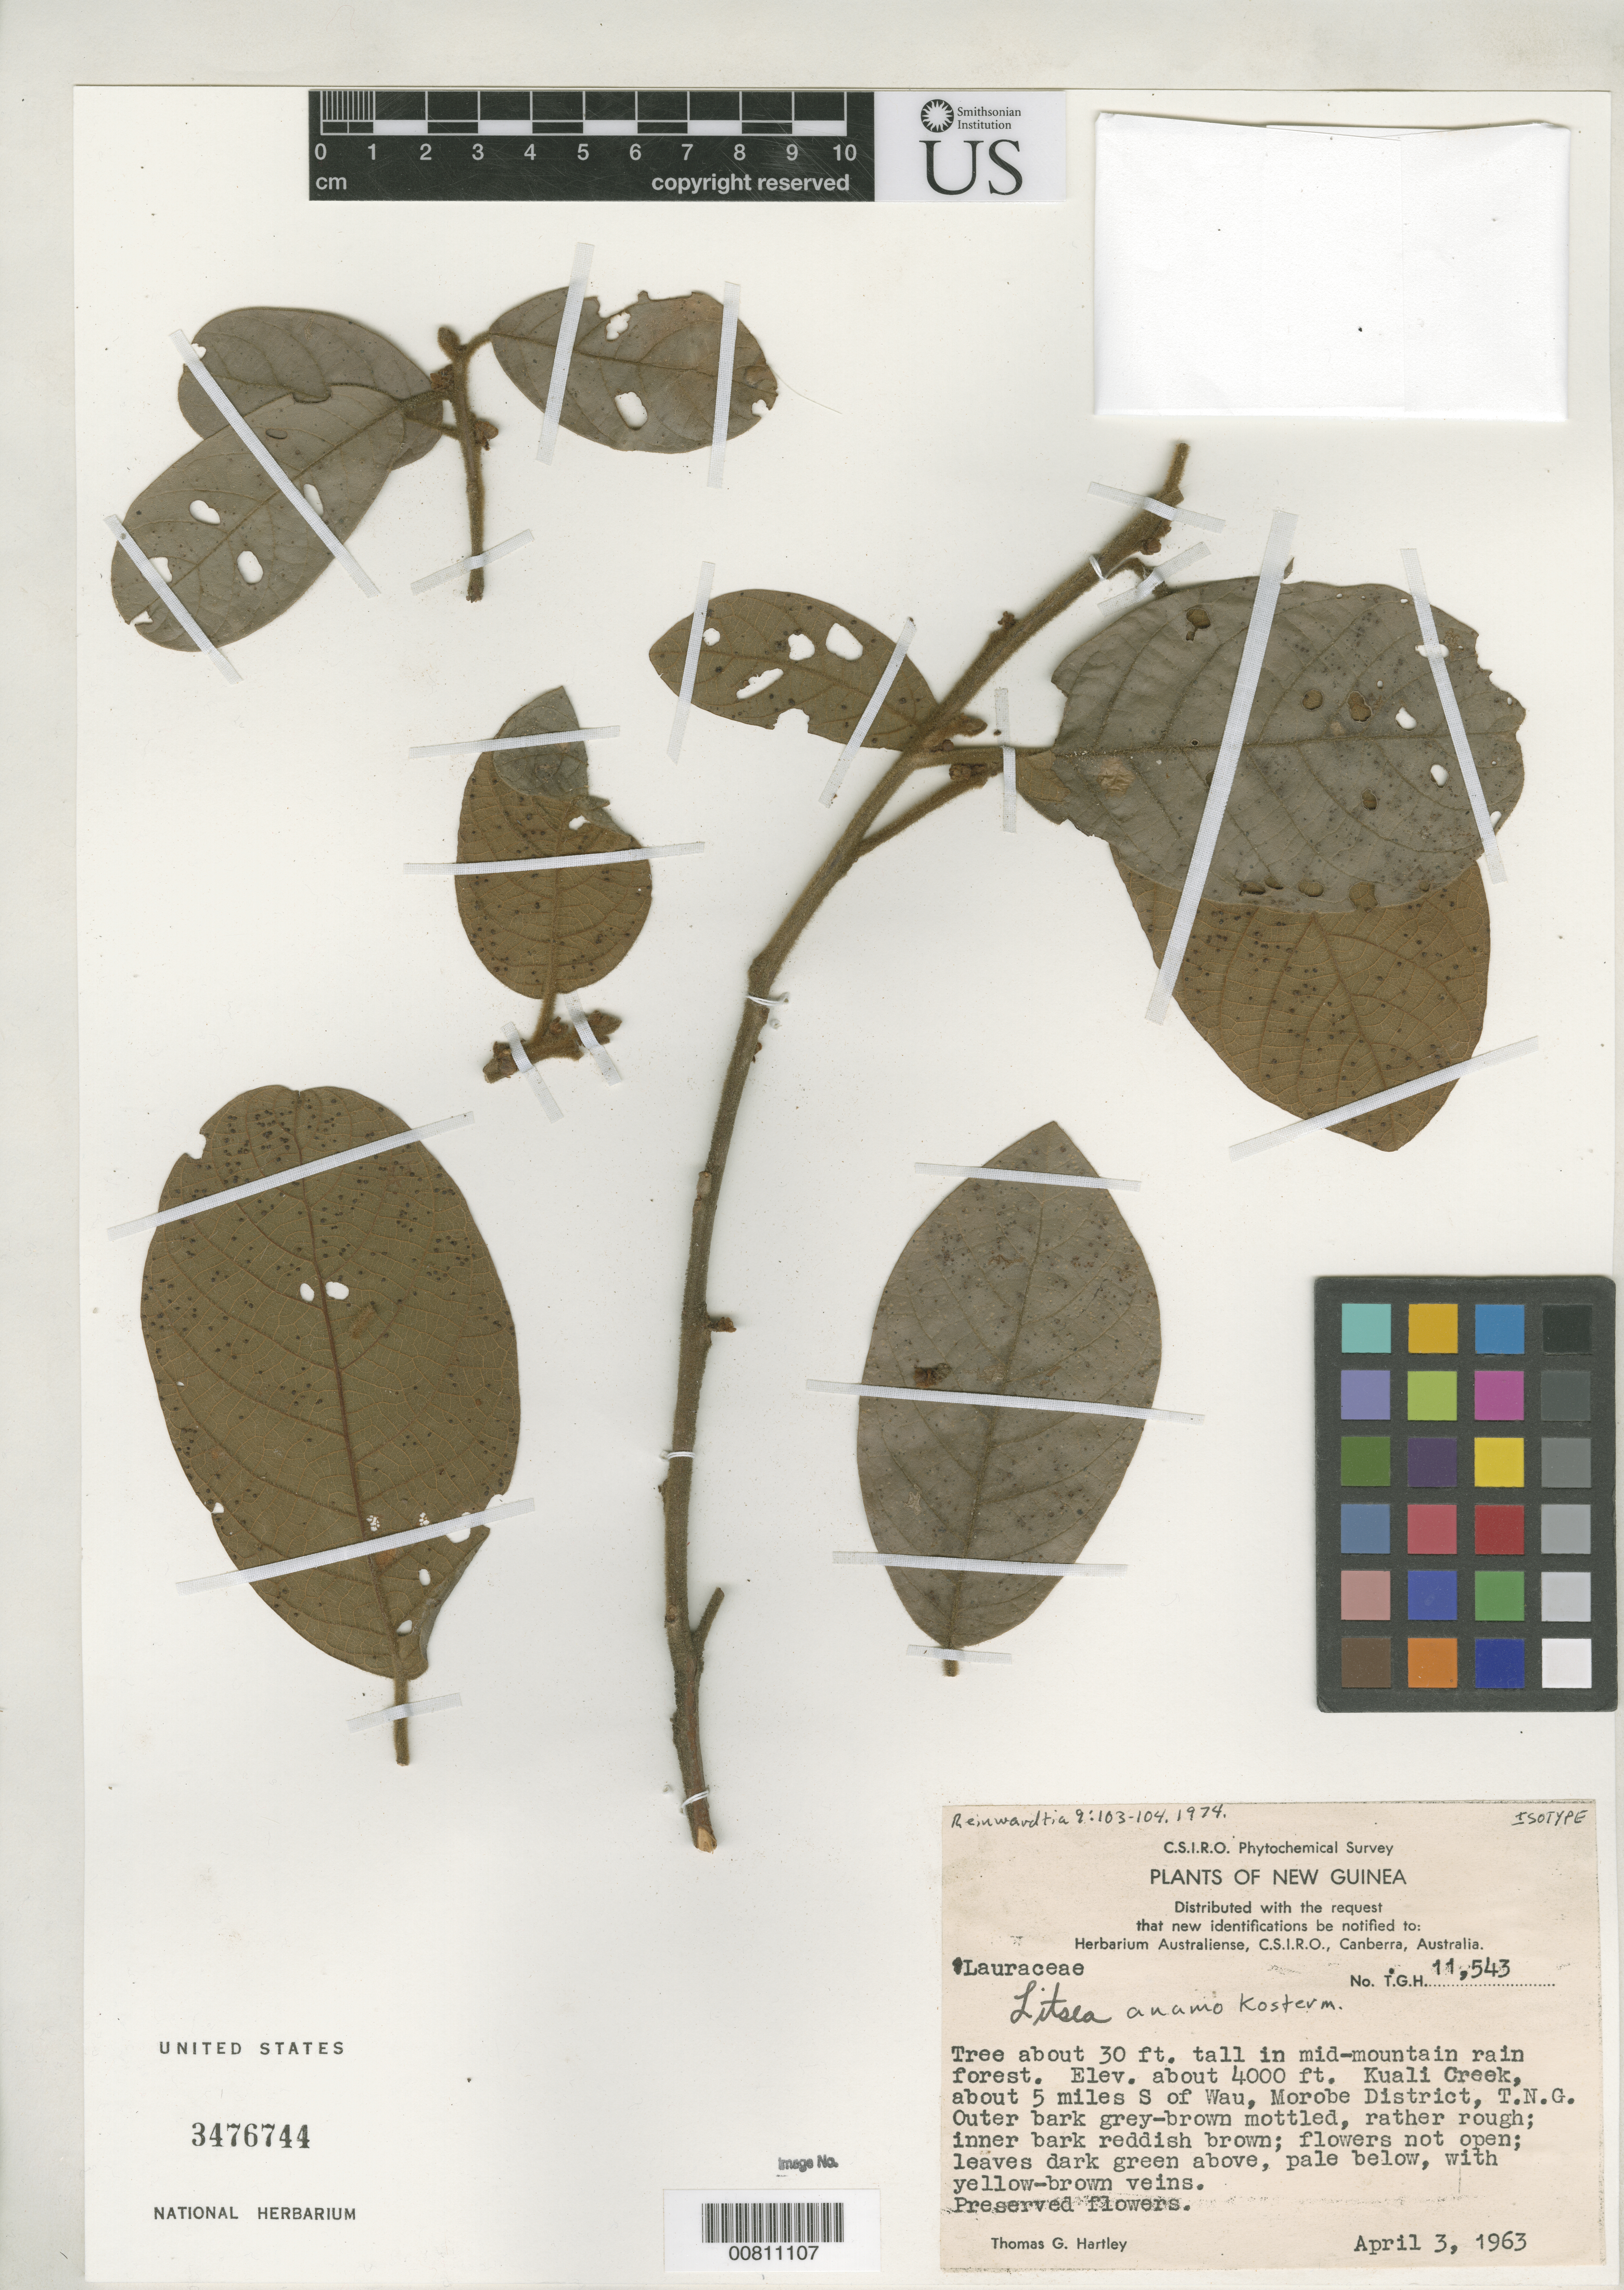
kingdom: Plantae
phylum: Tracheophyta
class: Magnoliopsida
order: Laurales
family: Lauraceae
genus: Litsea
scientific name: Litsea anamo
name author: Kosterm.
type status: Isotype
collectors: T. G. Hartley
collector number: T.G.H. 11543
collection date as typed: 03 Apr 1963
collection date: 1963-04-03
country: Papua New Guinea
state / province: Morobe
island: New Guinea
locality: Kuali Creek, about 5 miles S of Wau, Morobe District, T.N.G.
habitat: In mid-mountain rain forest.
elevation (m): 1219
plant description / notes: Holotype at L.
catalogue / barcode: US 3476744